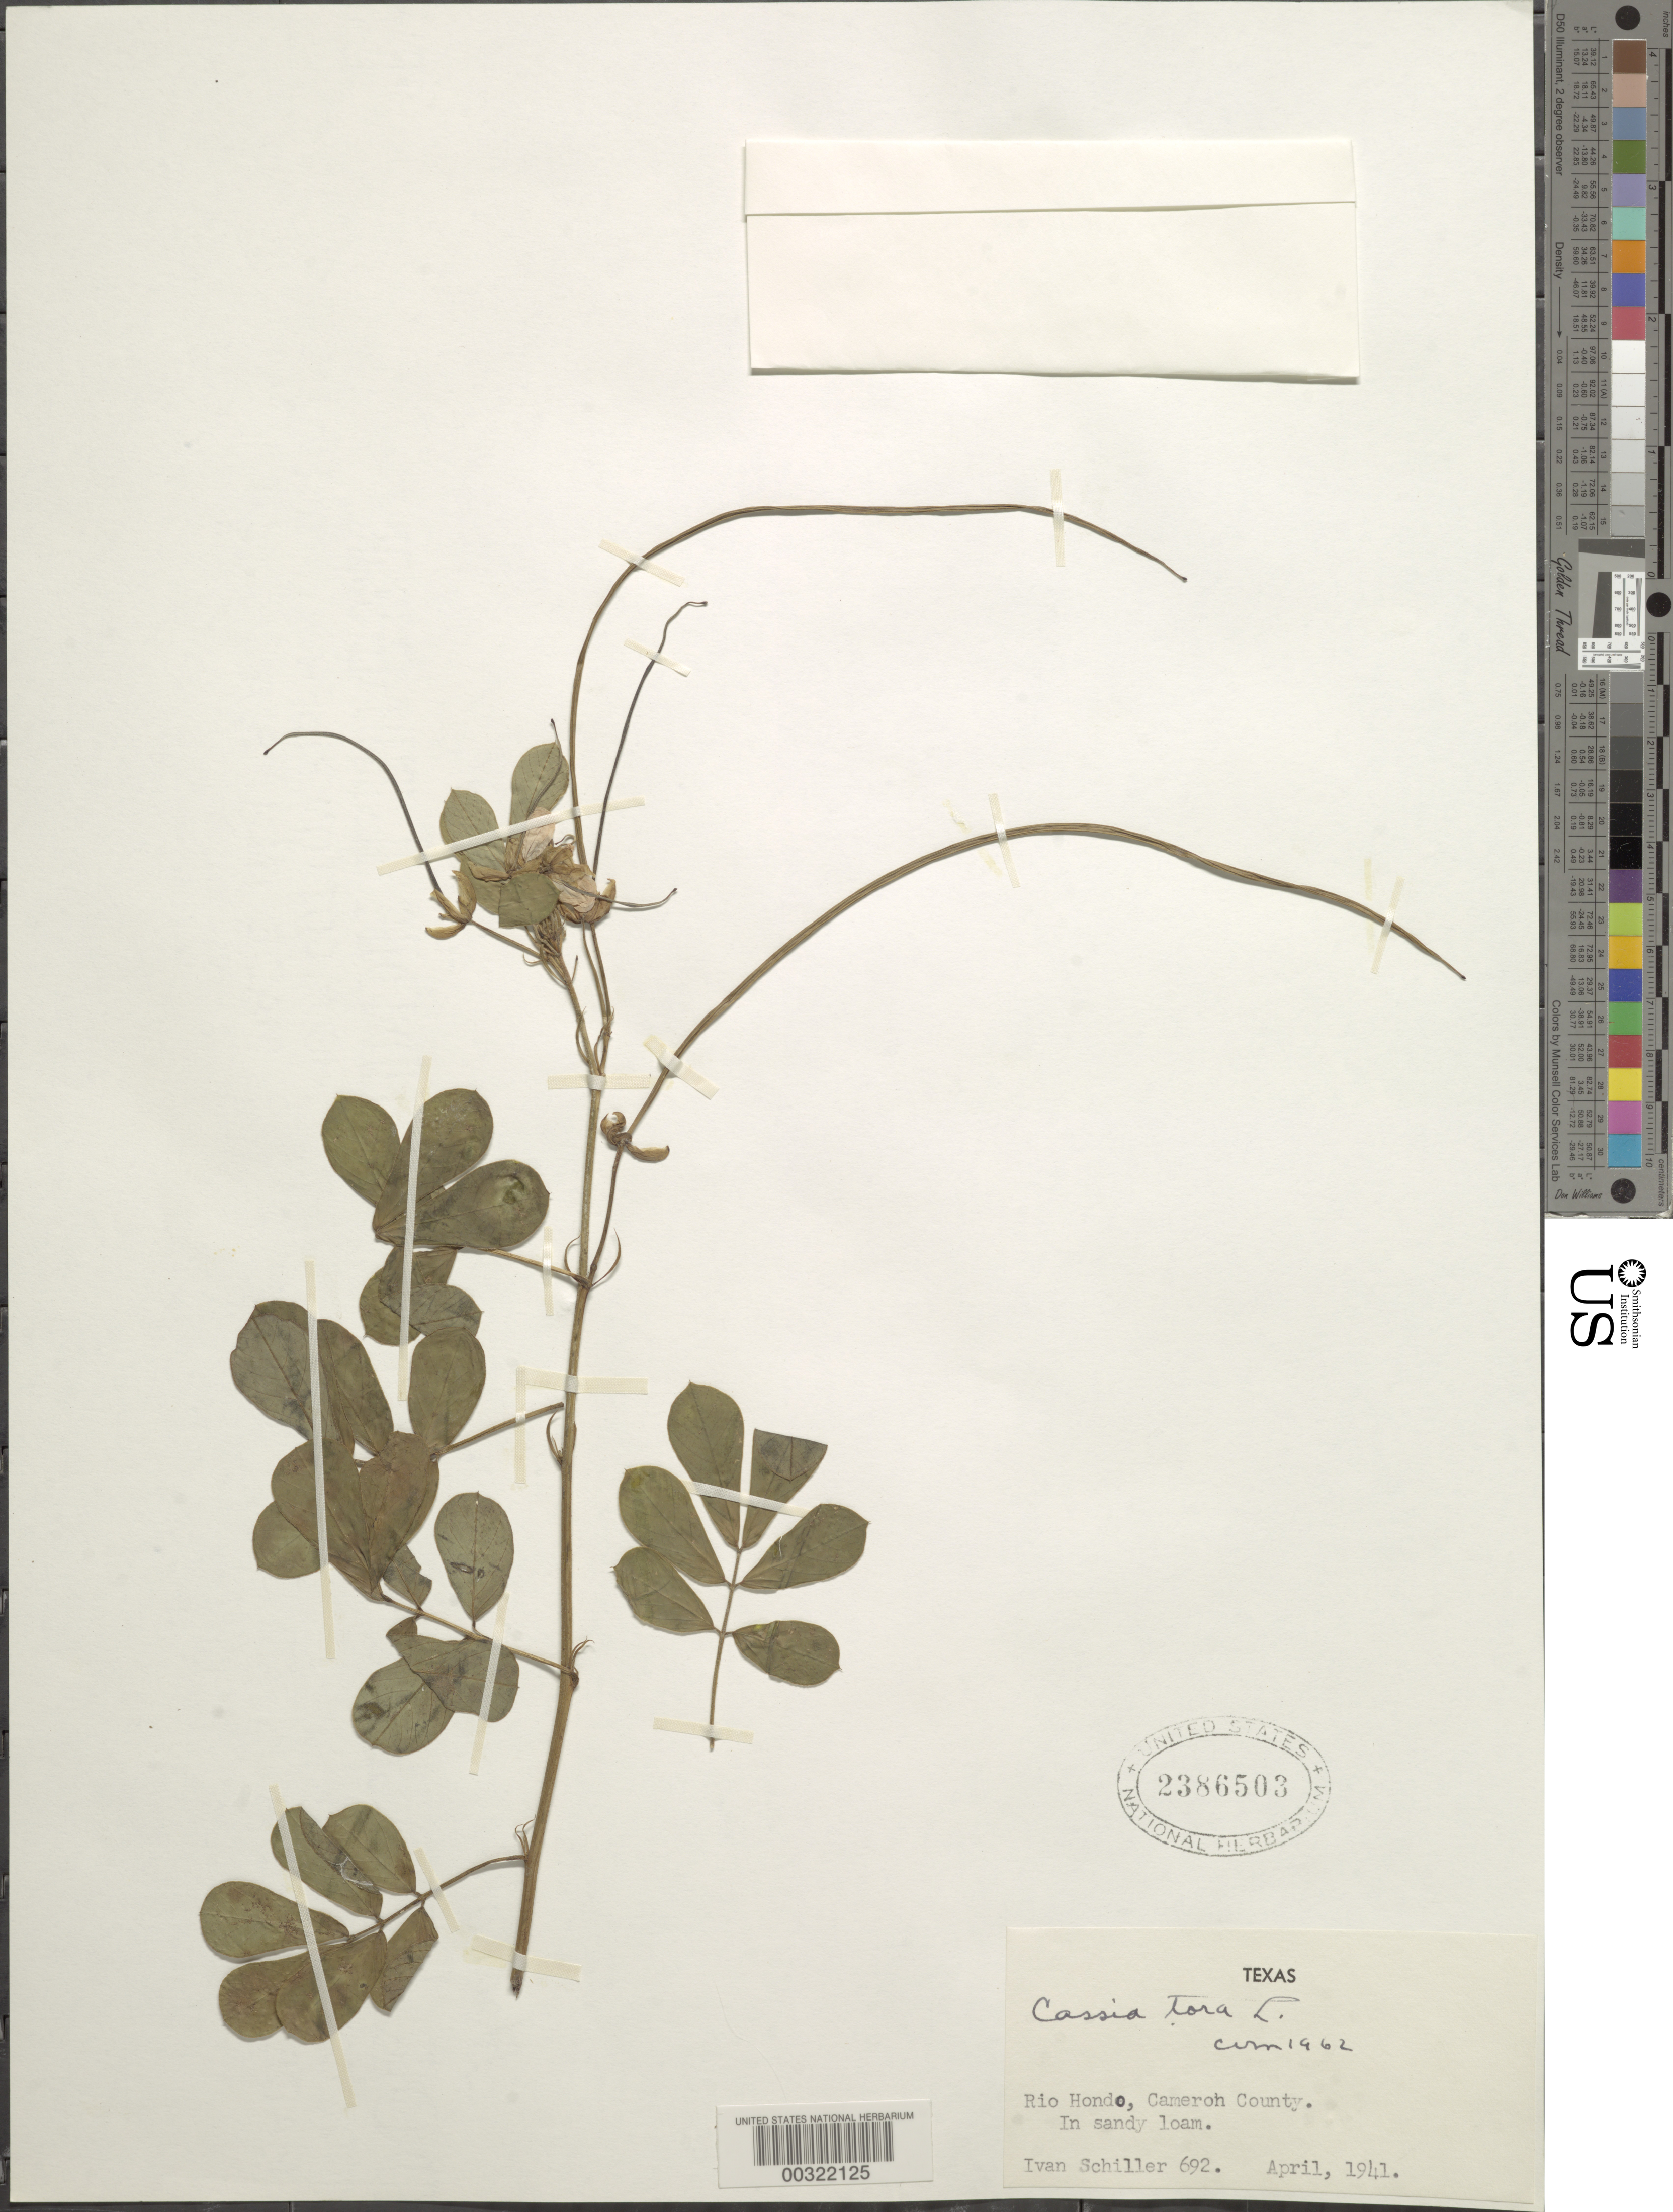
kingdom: Plantae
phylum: Tracheophyta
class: Magnoliopsida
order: Fabales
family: Fabaceae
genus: Senna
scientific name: Senna obtusifolia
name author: (L.) H.S. Irwin & Barneby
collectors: I. Schiller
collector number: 692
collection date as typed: Apr 1941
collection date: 1941-04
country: United States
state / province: Texas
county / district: Cameron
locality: Rio hondo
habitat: Sandy loam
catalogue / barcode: US 2386503